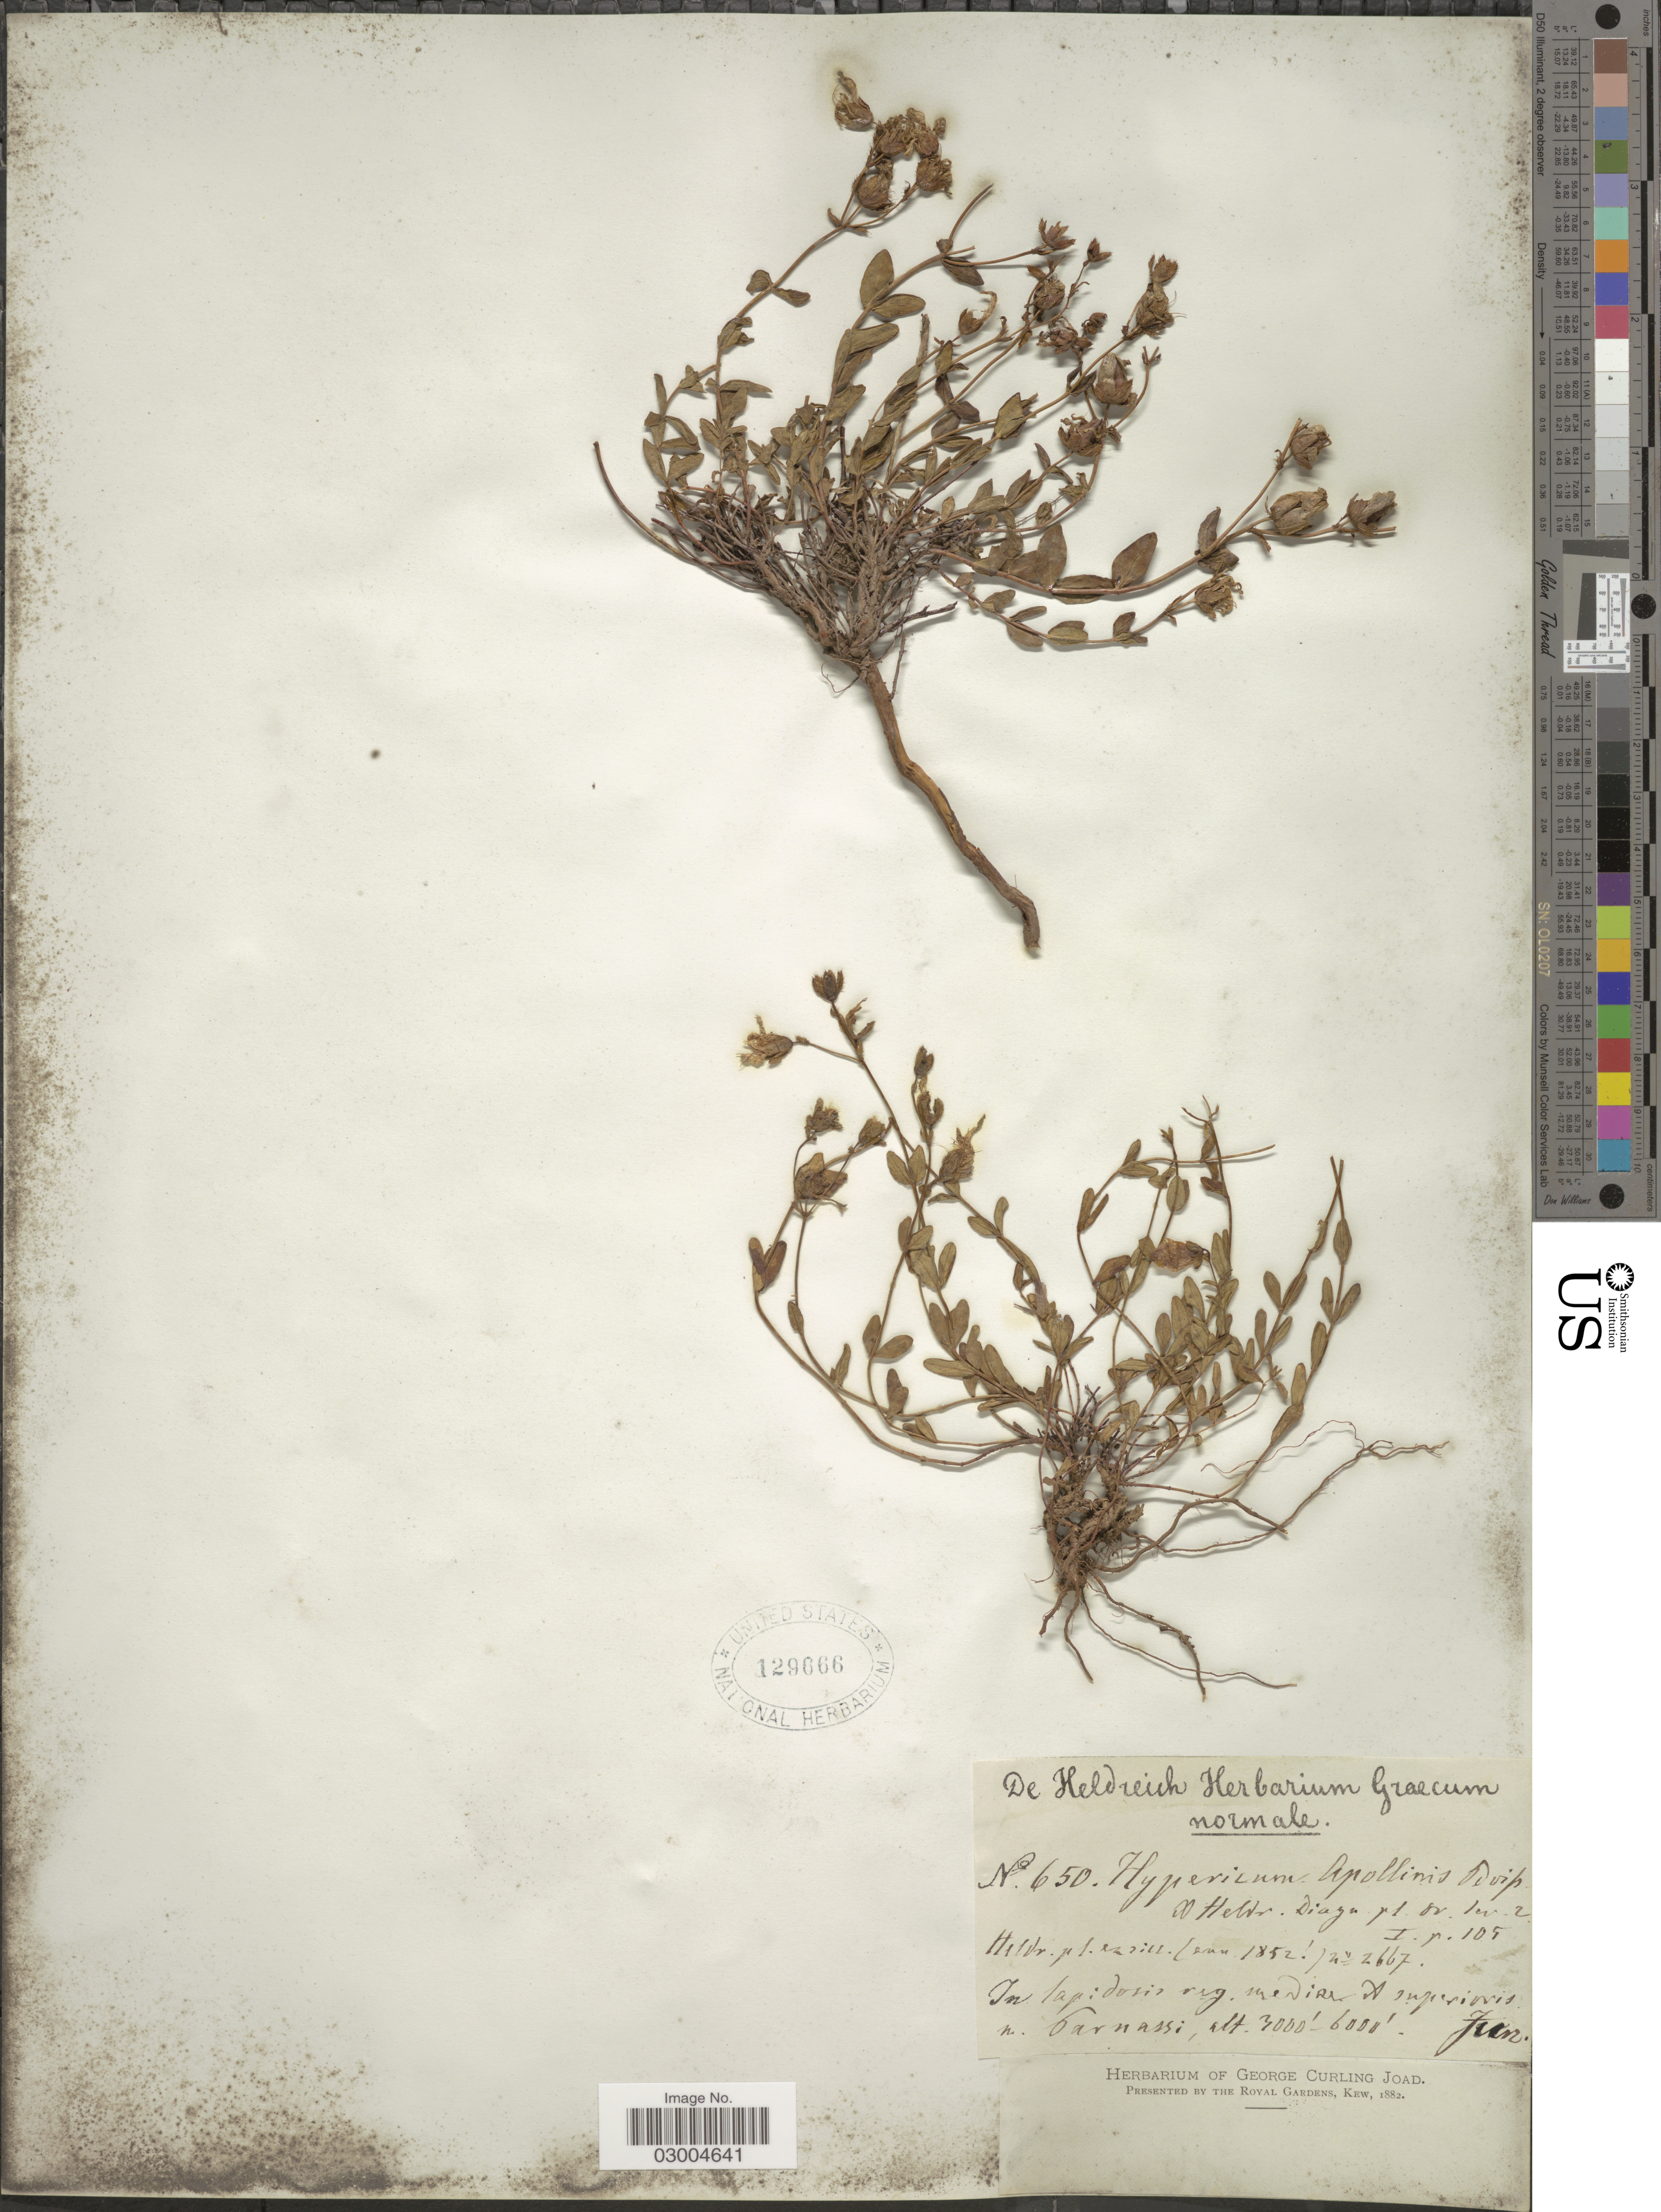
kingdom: Plantae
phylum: Tracheophyta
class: Magnoliopsida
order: Malpighiales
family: Hypericaceae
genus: Hypericum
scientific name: Hypericum apollinis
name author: Boiss. & Heldr.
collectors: -. De Heldreich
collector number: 650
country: Greece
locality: In lapidosis reg. mediae A superioris m. Parnassi.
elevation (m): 914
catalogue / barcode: US 129666